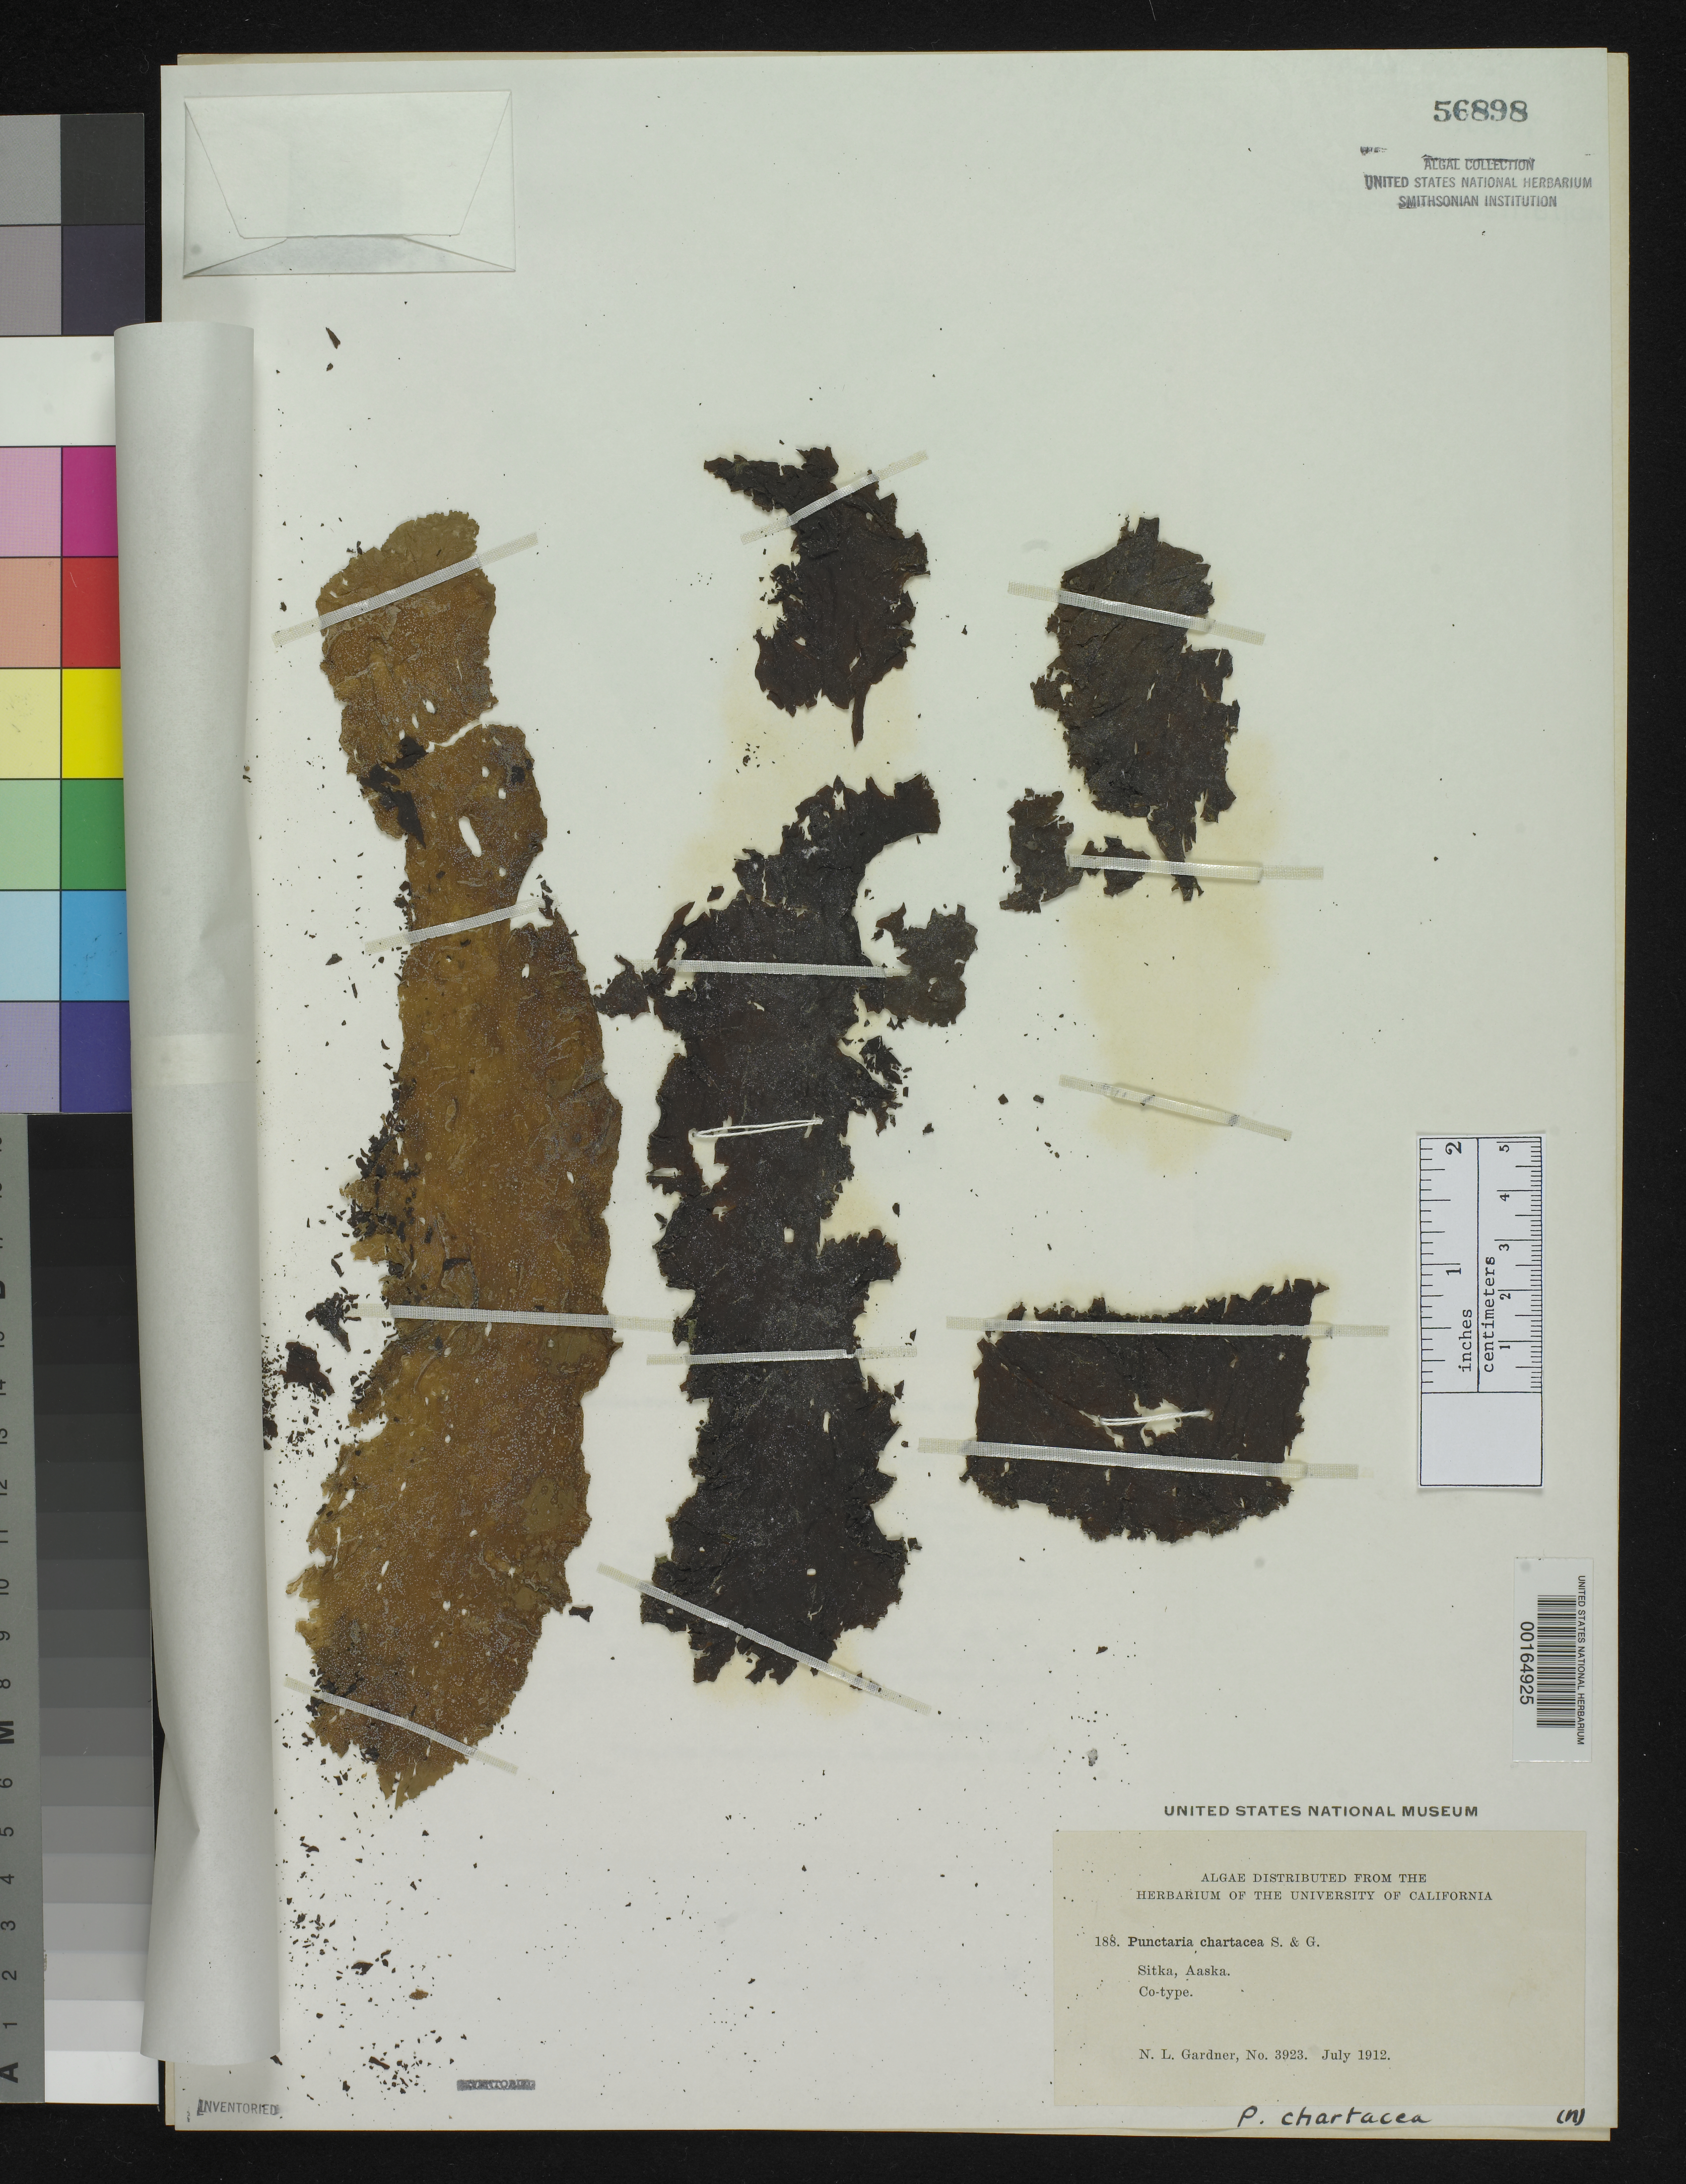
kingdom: Chromista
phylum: Ochrophyta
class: Phaeophyceae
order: Dictyosiphonales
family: Punctariaceae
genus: Punctaria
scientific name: Punctaria chartacea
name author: Setch. & N.L. Gardner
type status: Isotype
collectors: N. Gardner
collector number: NLG 3923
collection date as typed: Jul 1912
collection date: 1912-07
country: United States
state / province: Alaska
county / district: Sitka Division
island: Baranof Island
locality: Sitka.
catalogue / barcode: US 56898